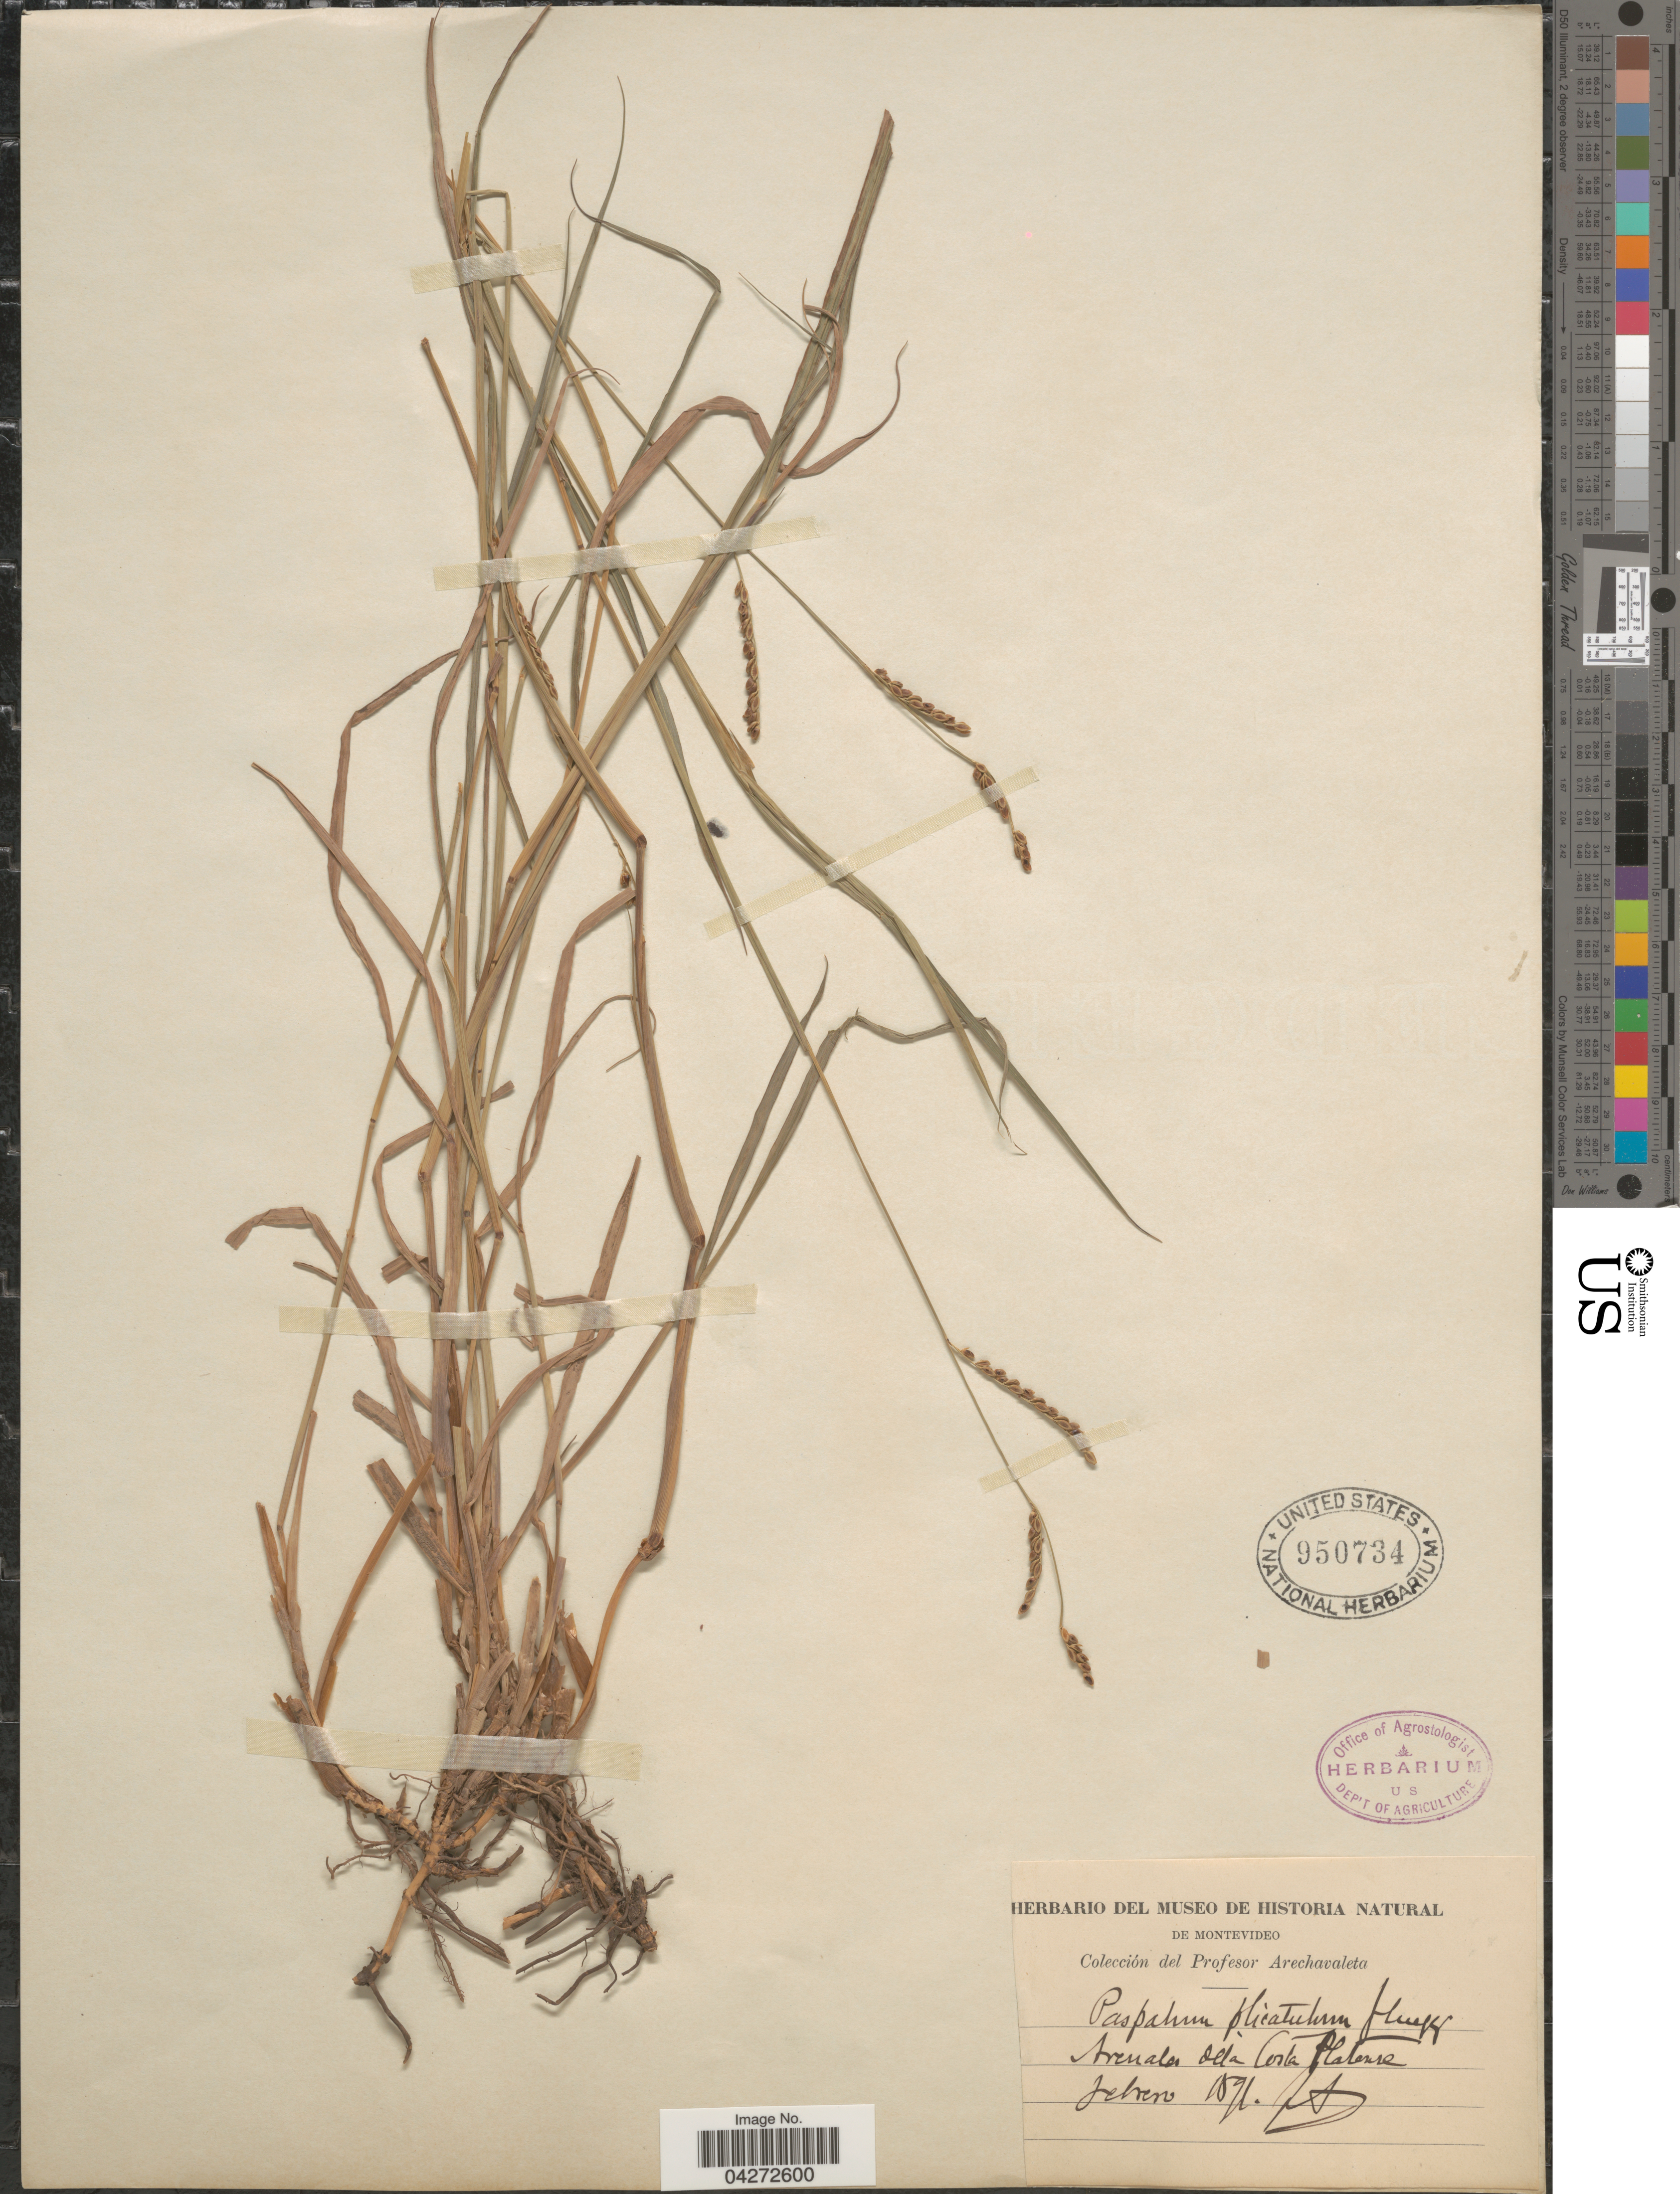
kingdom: Plantae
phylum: Tracheophyta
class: Liliopsida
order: Poales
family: Poaceae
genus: Paspalum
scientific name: Paspalum nicorae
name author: Parodi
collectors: Arechavaleta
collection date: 1871-02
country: Uruguay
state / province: Montevideo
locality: Arenada de la Costa Platense.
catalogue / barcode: US 950734